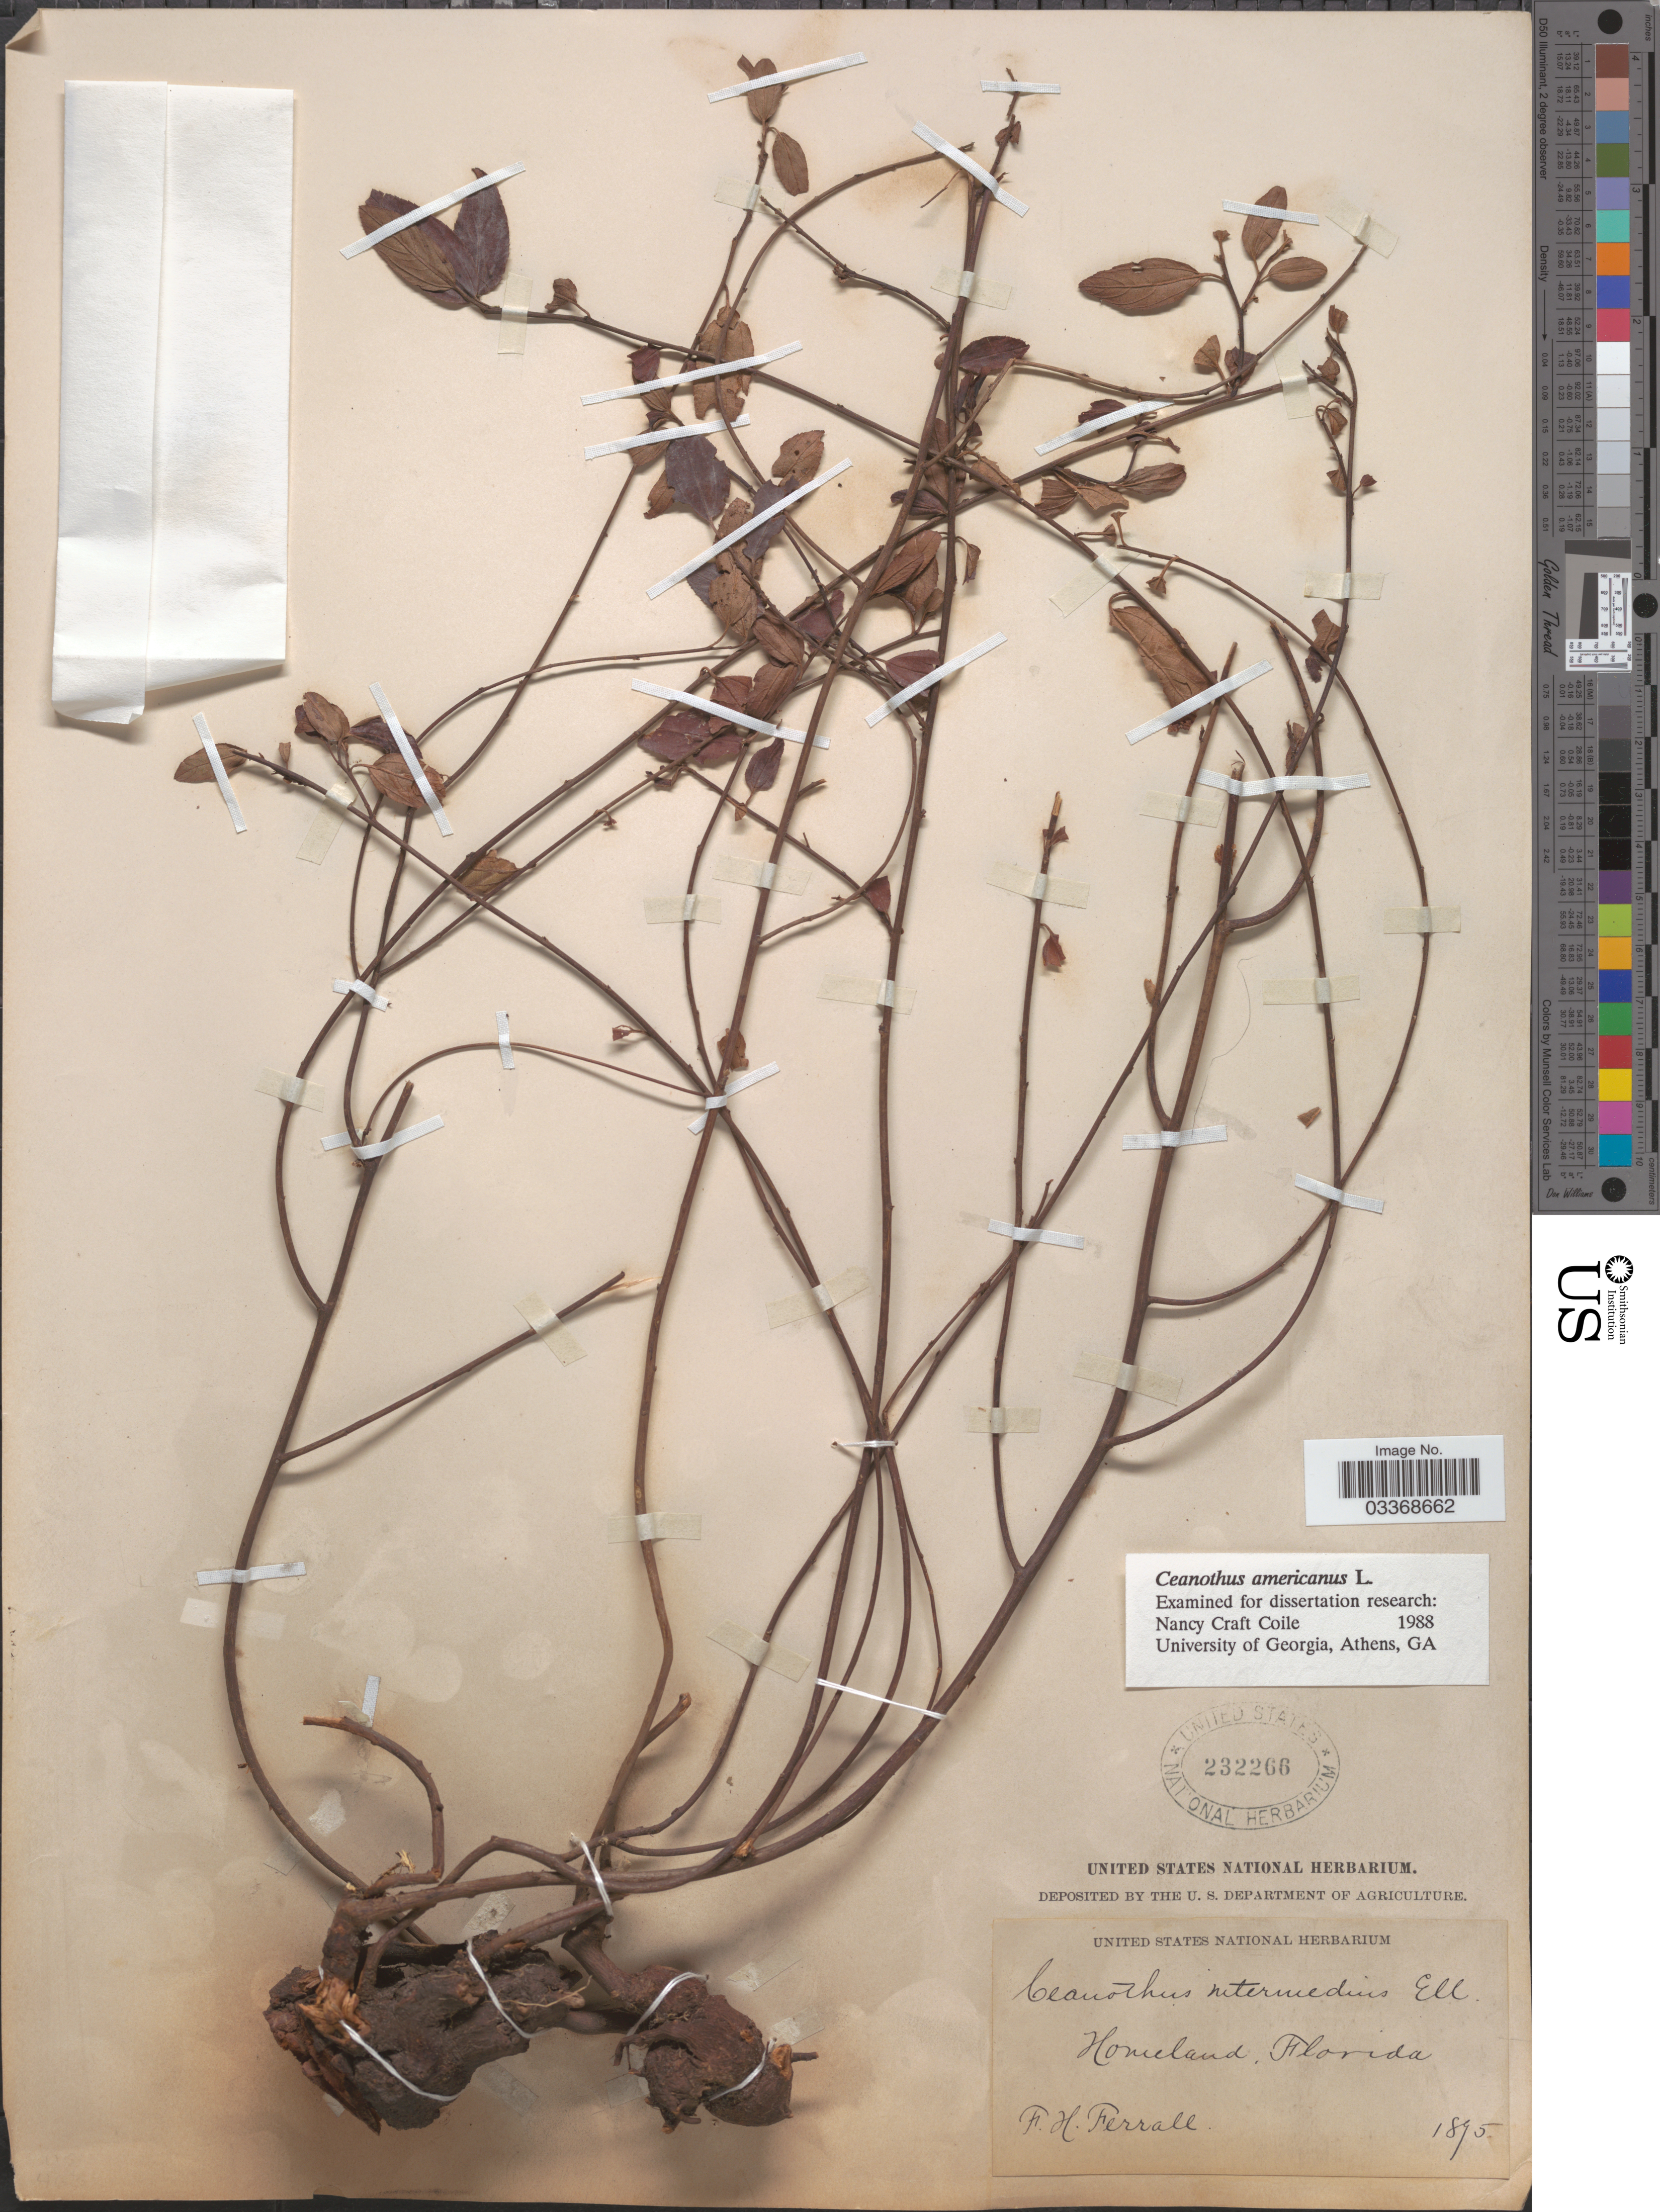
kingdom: Plantae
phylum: Tracheophyta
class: Magnoliopsida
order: Rosales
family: Rhamnaceae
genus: Ceanothus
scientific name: Ceanothus americanus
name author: L.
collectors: F. Ferrall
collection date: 1895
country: United States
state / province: Florida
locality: Homeland.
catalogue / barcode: US 232266